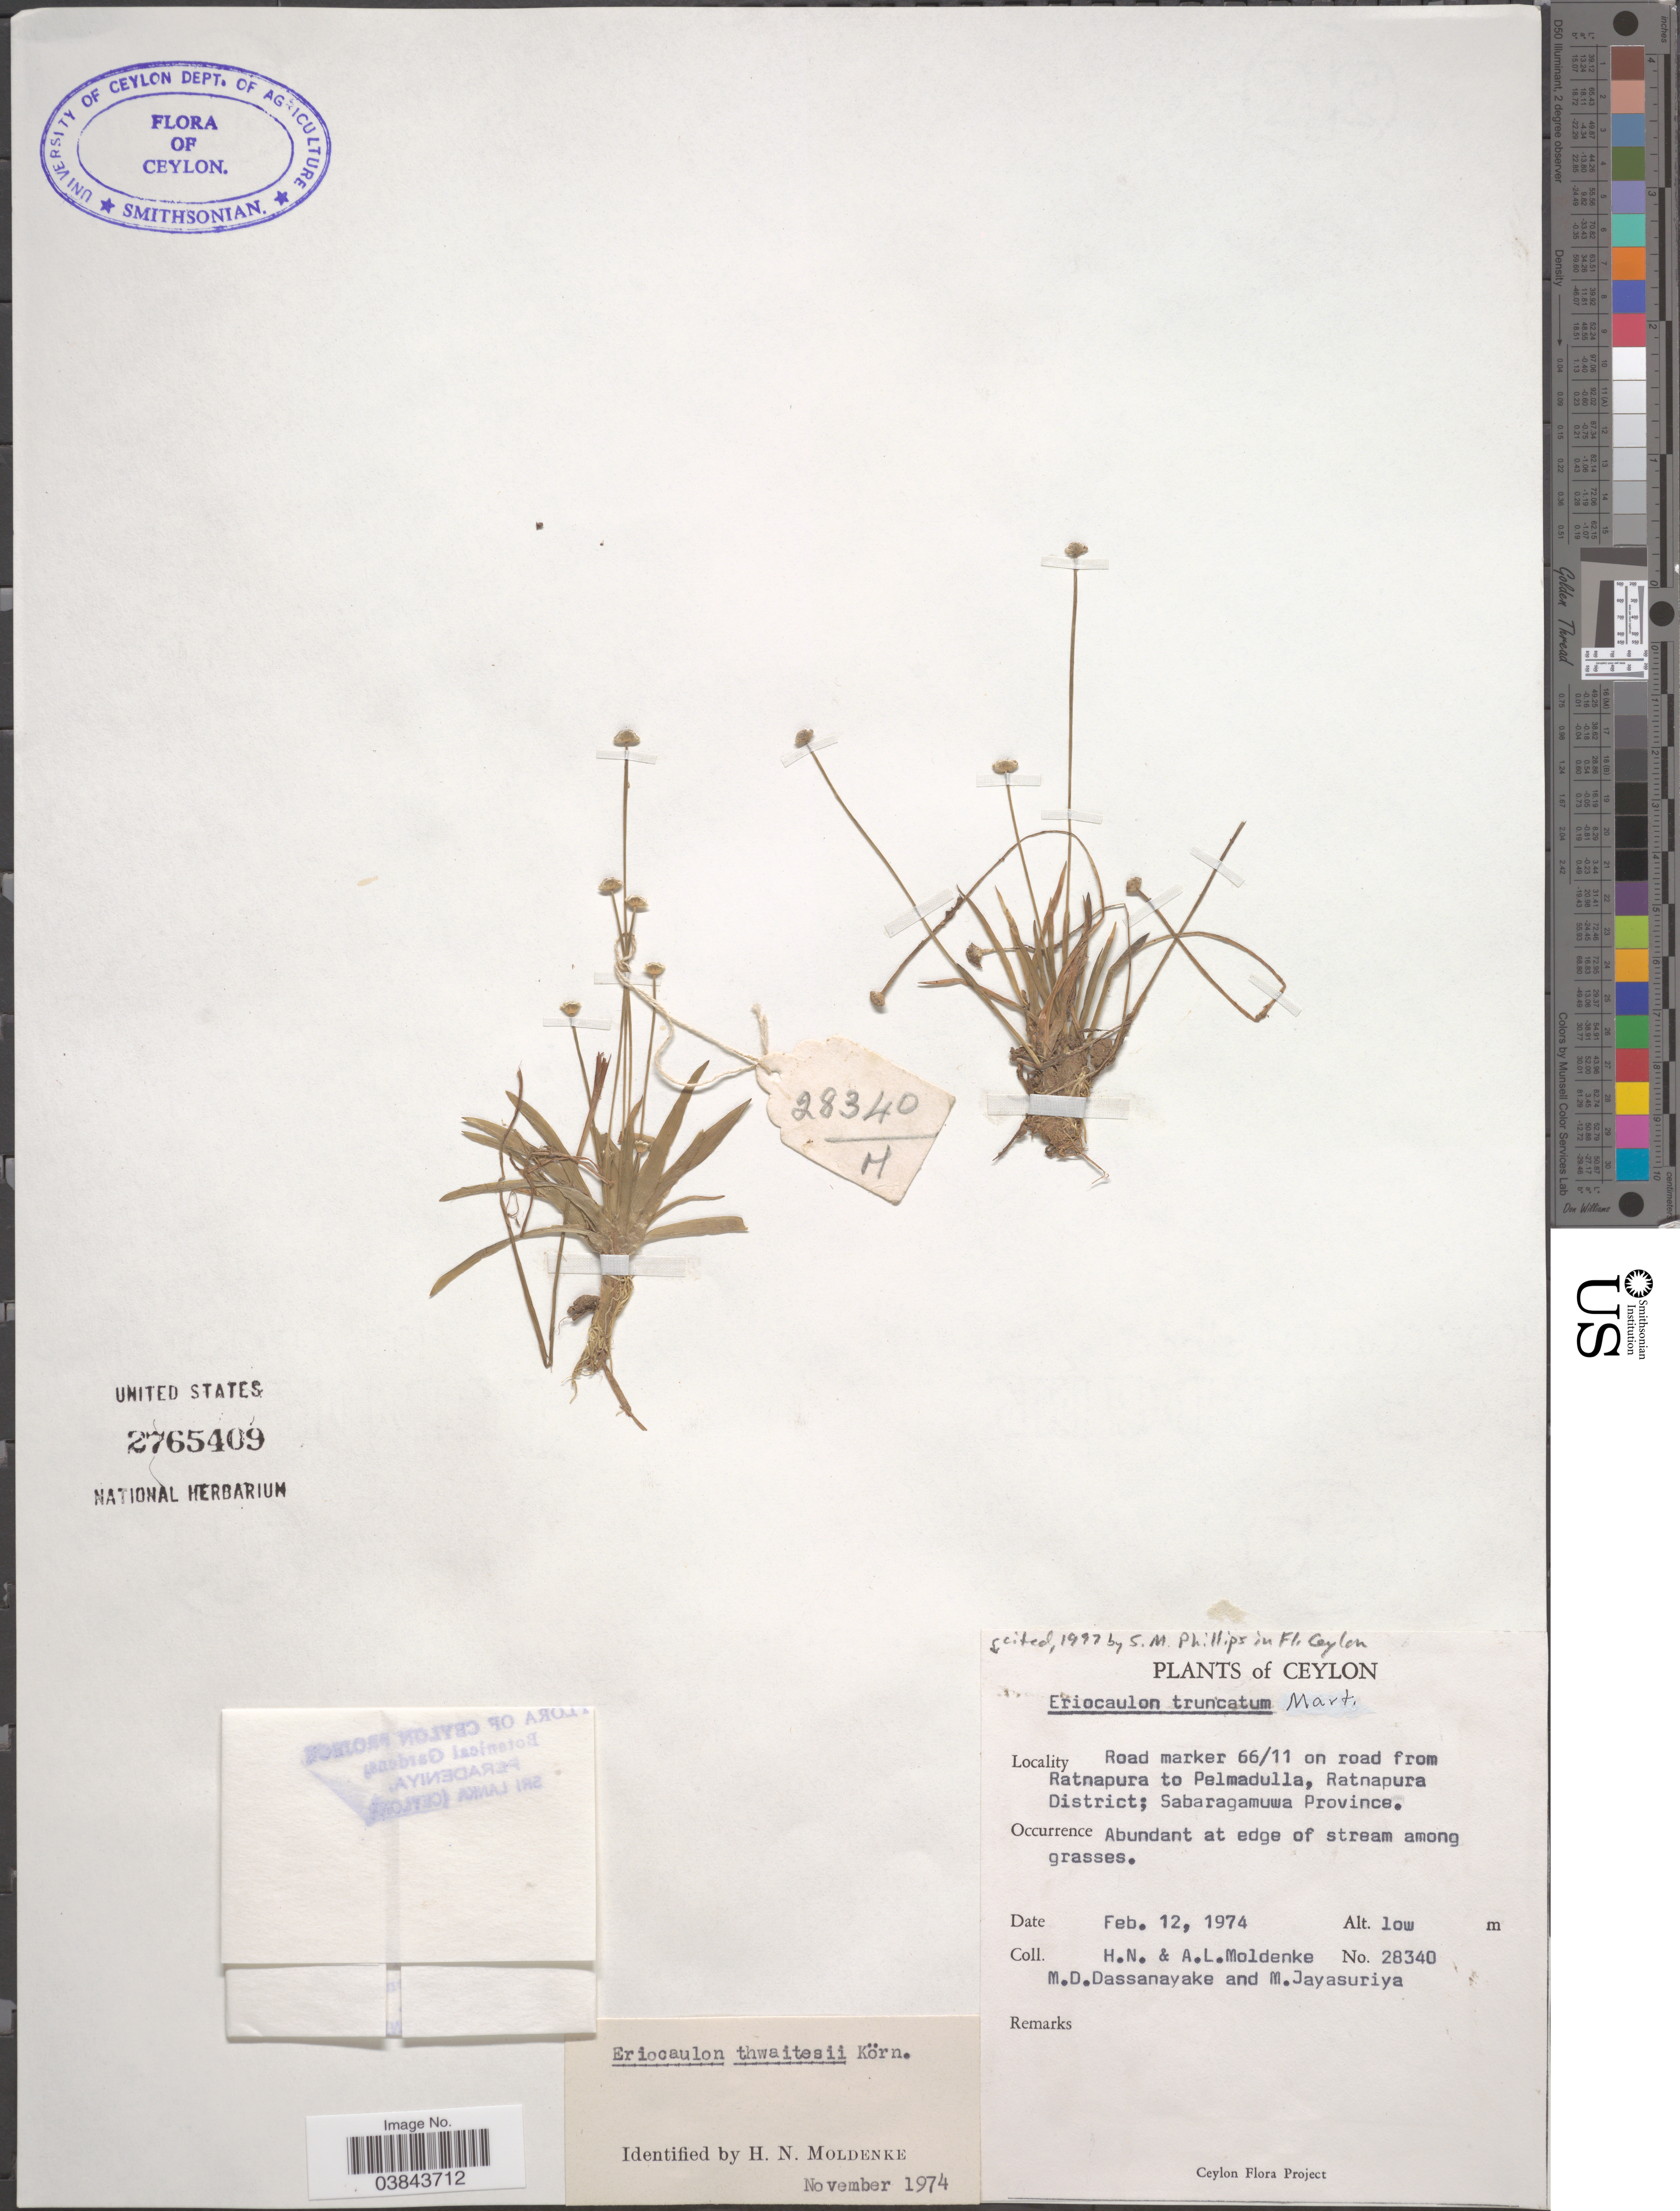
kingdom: Plantae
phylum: Tracheophyta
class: Liliopsida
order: Poales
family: Eriocaulaceae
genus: Eriocaulon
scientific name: Eriocaulon truncatum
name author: Buch.-Ham. ex Mart.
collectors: H. N. Moldenke, A. L. Moldenke, M. D. Dassanayake & M. Jayasuriya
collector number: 28340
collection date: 1974-02-12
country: Sri Lanka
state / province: Sabaragamuwa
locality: Ceylon. Road marker 66/11 on road from Ratnapura to Pelmadulla, Ratnapura District. At edge of stream among grasses.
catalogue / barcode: US 2765409